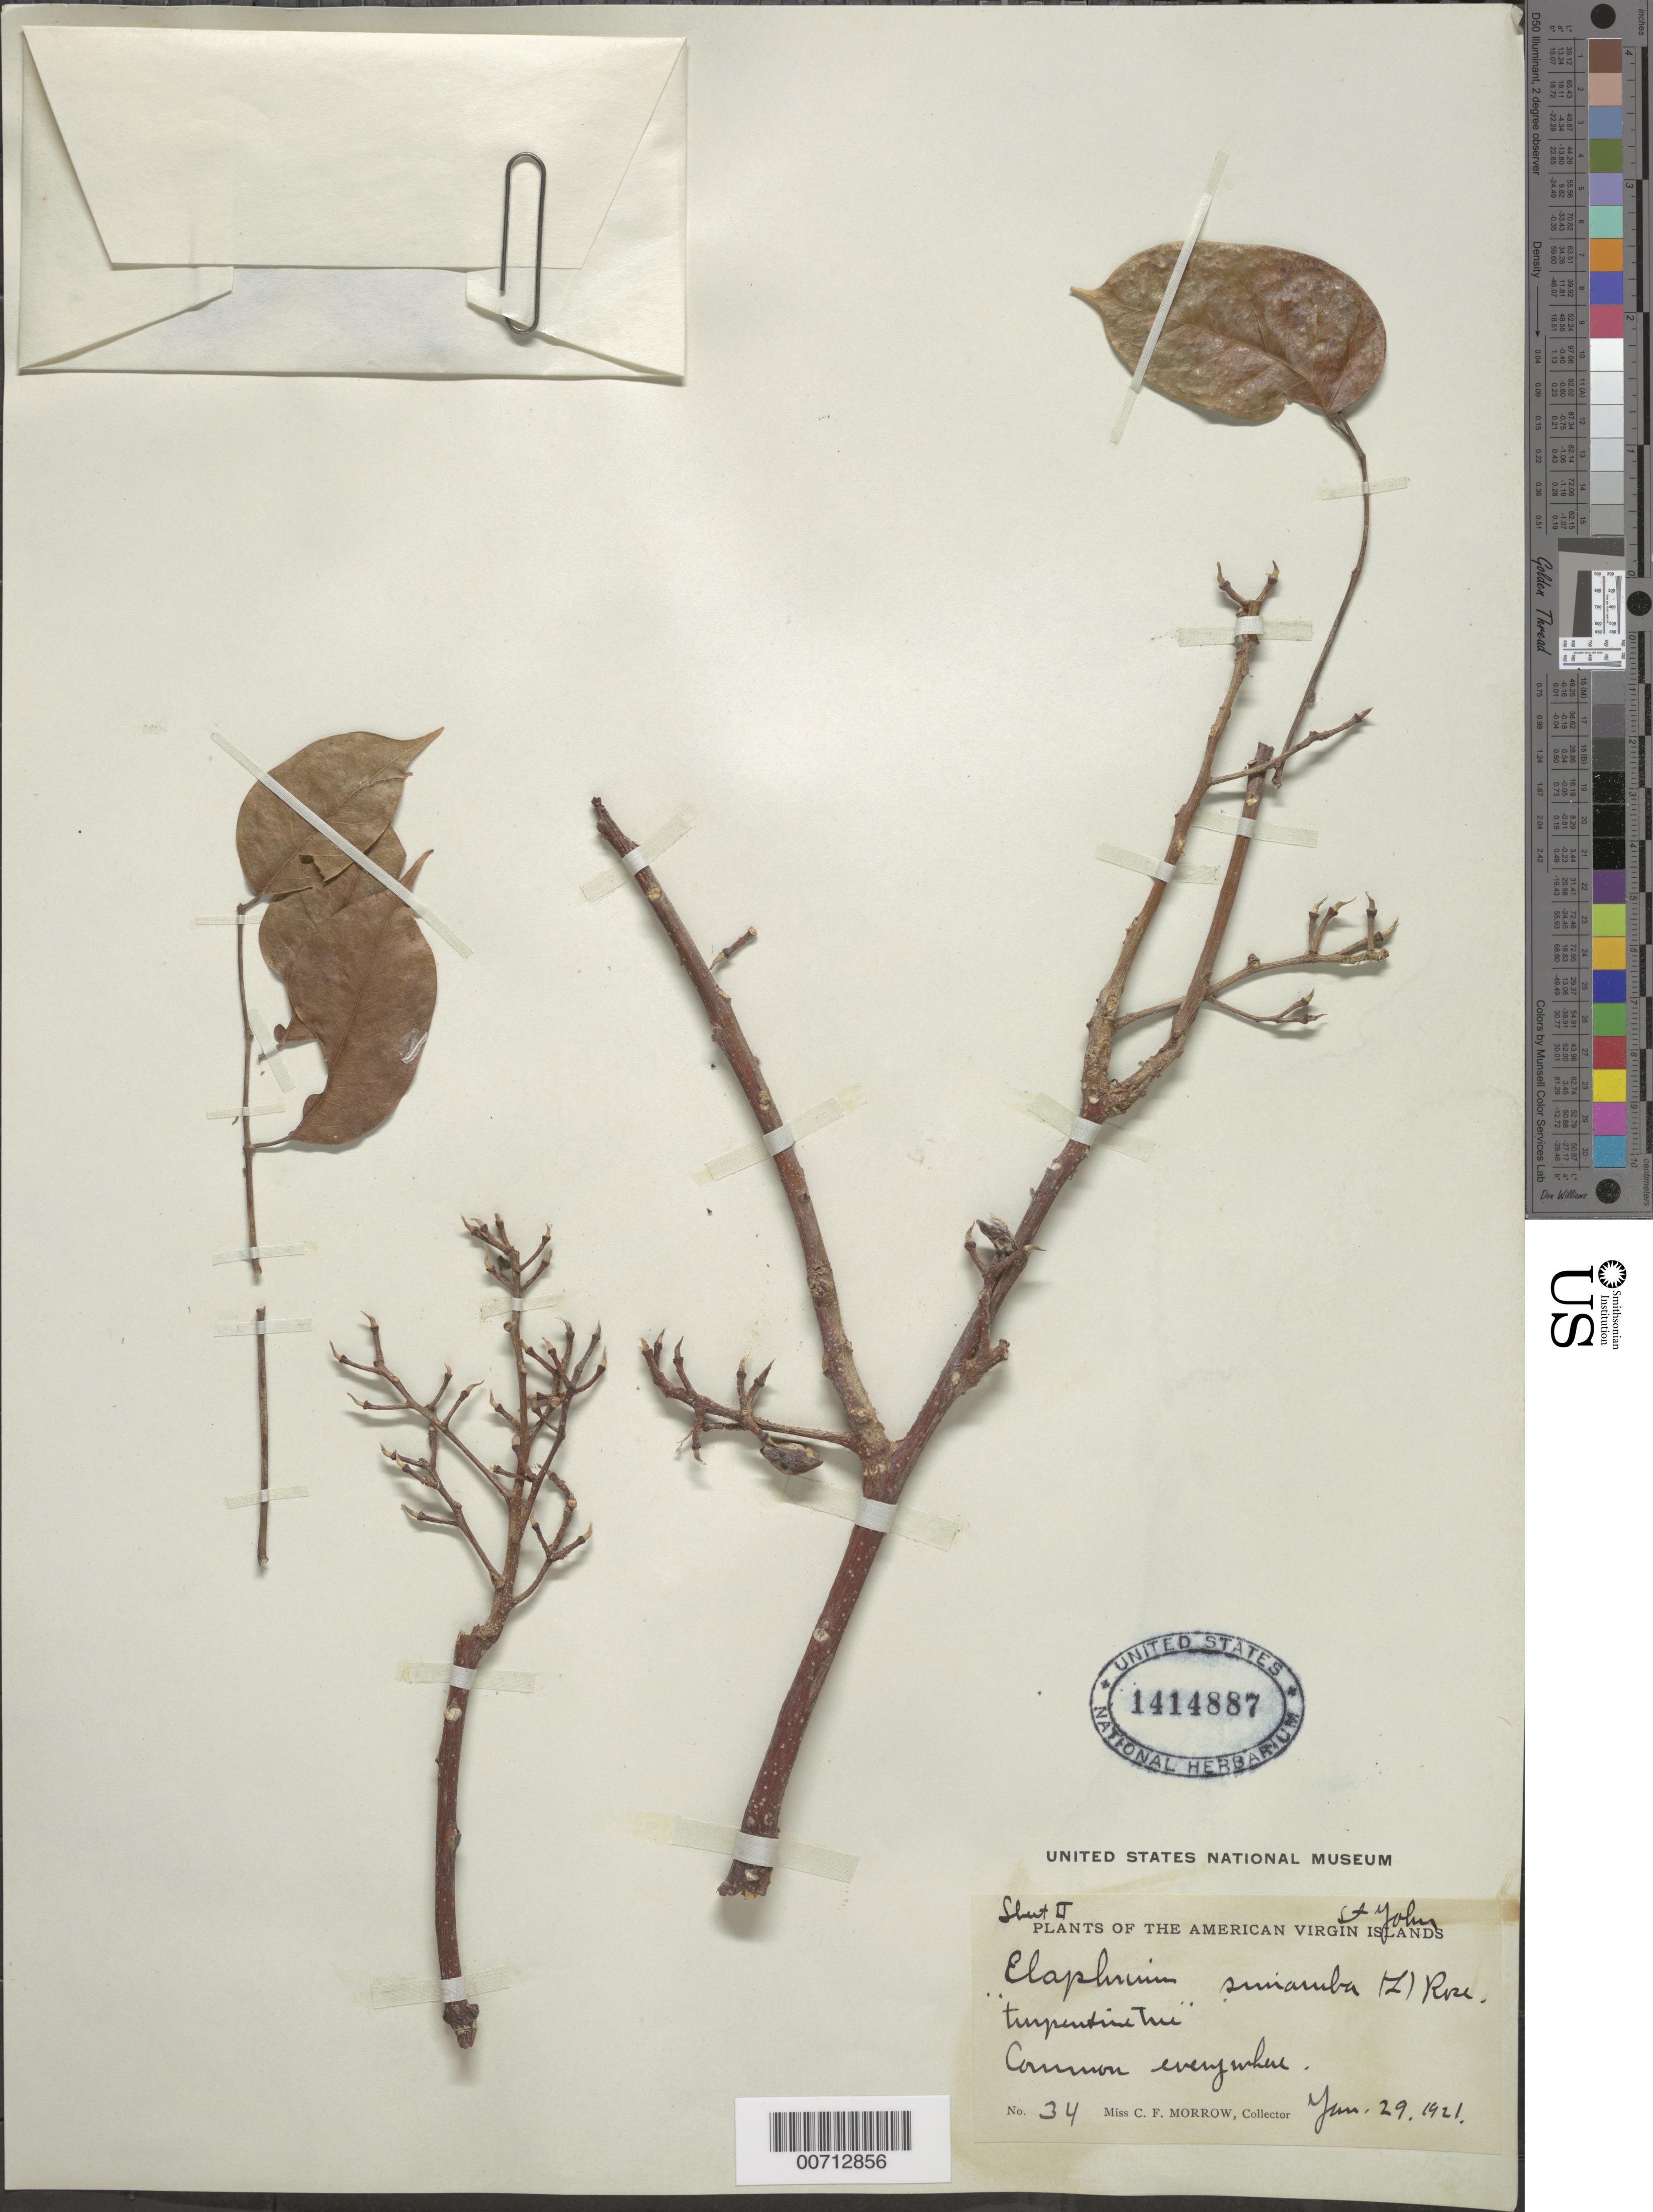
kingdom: Plantae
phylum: Tracheophyta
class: Magnoliopsida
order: Sapindales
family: Burseraceae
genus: Bursera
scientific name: Bursera simaruba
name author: (L.) Sarg.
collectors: C. Morrow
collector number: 34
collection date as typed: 29 Jan 1921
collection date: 1921-01-29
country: U.S. Virgin Islands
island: St. John Island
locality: Everywhere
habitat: Everywhere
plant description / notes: Common name: Turpentine-tree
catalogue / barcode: US 1414887